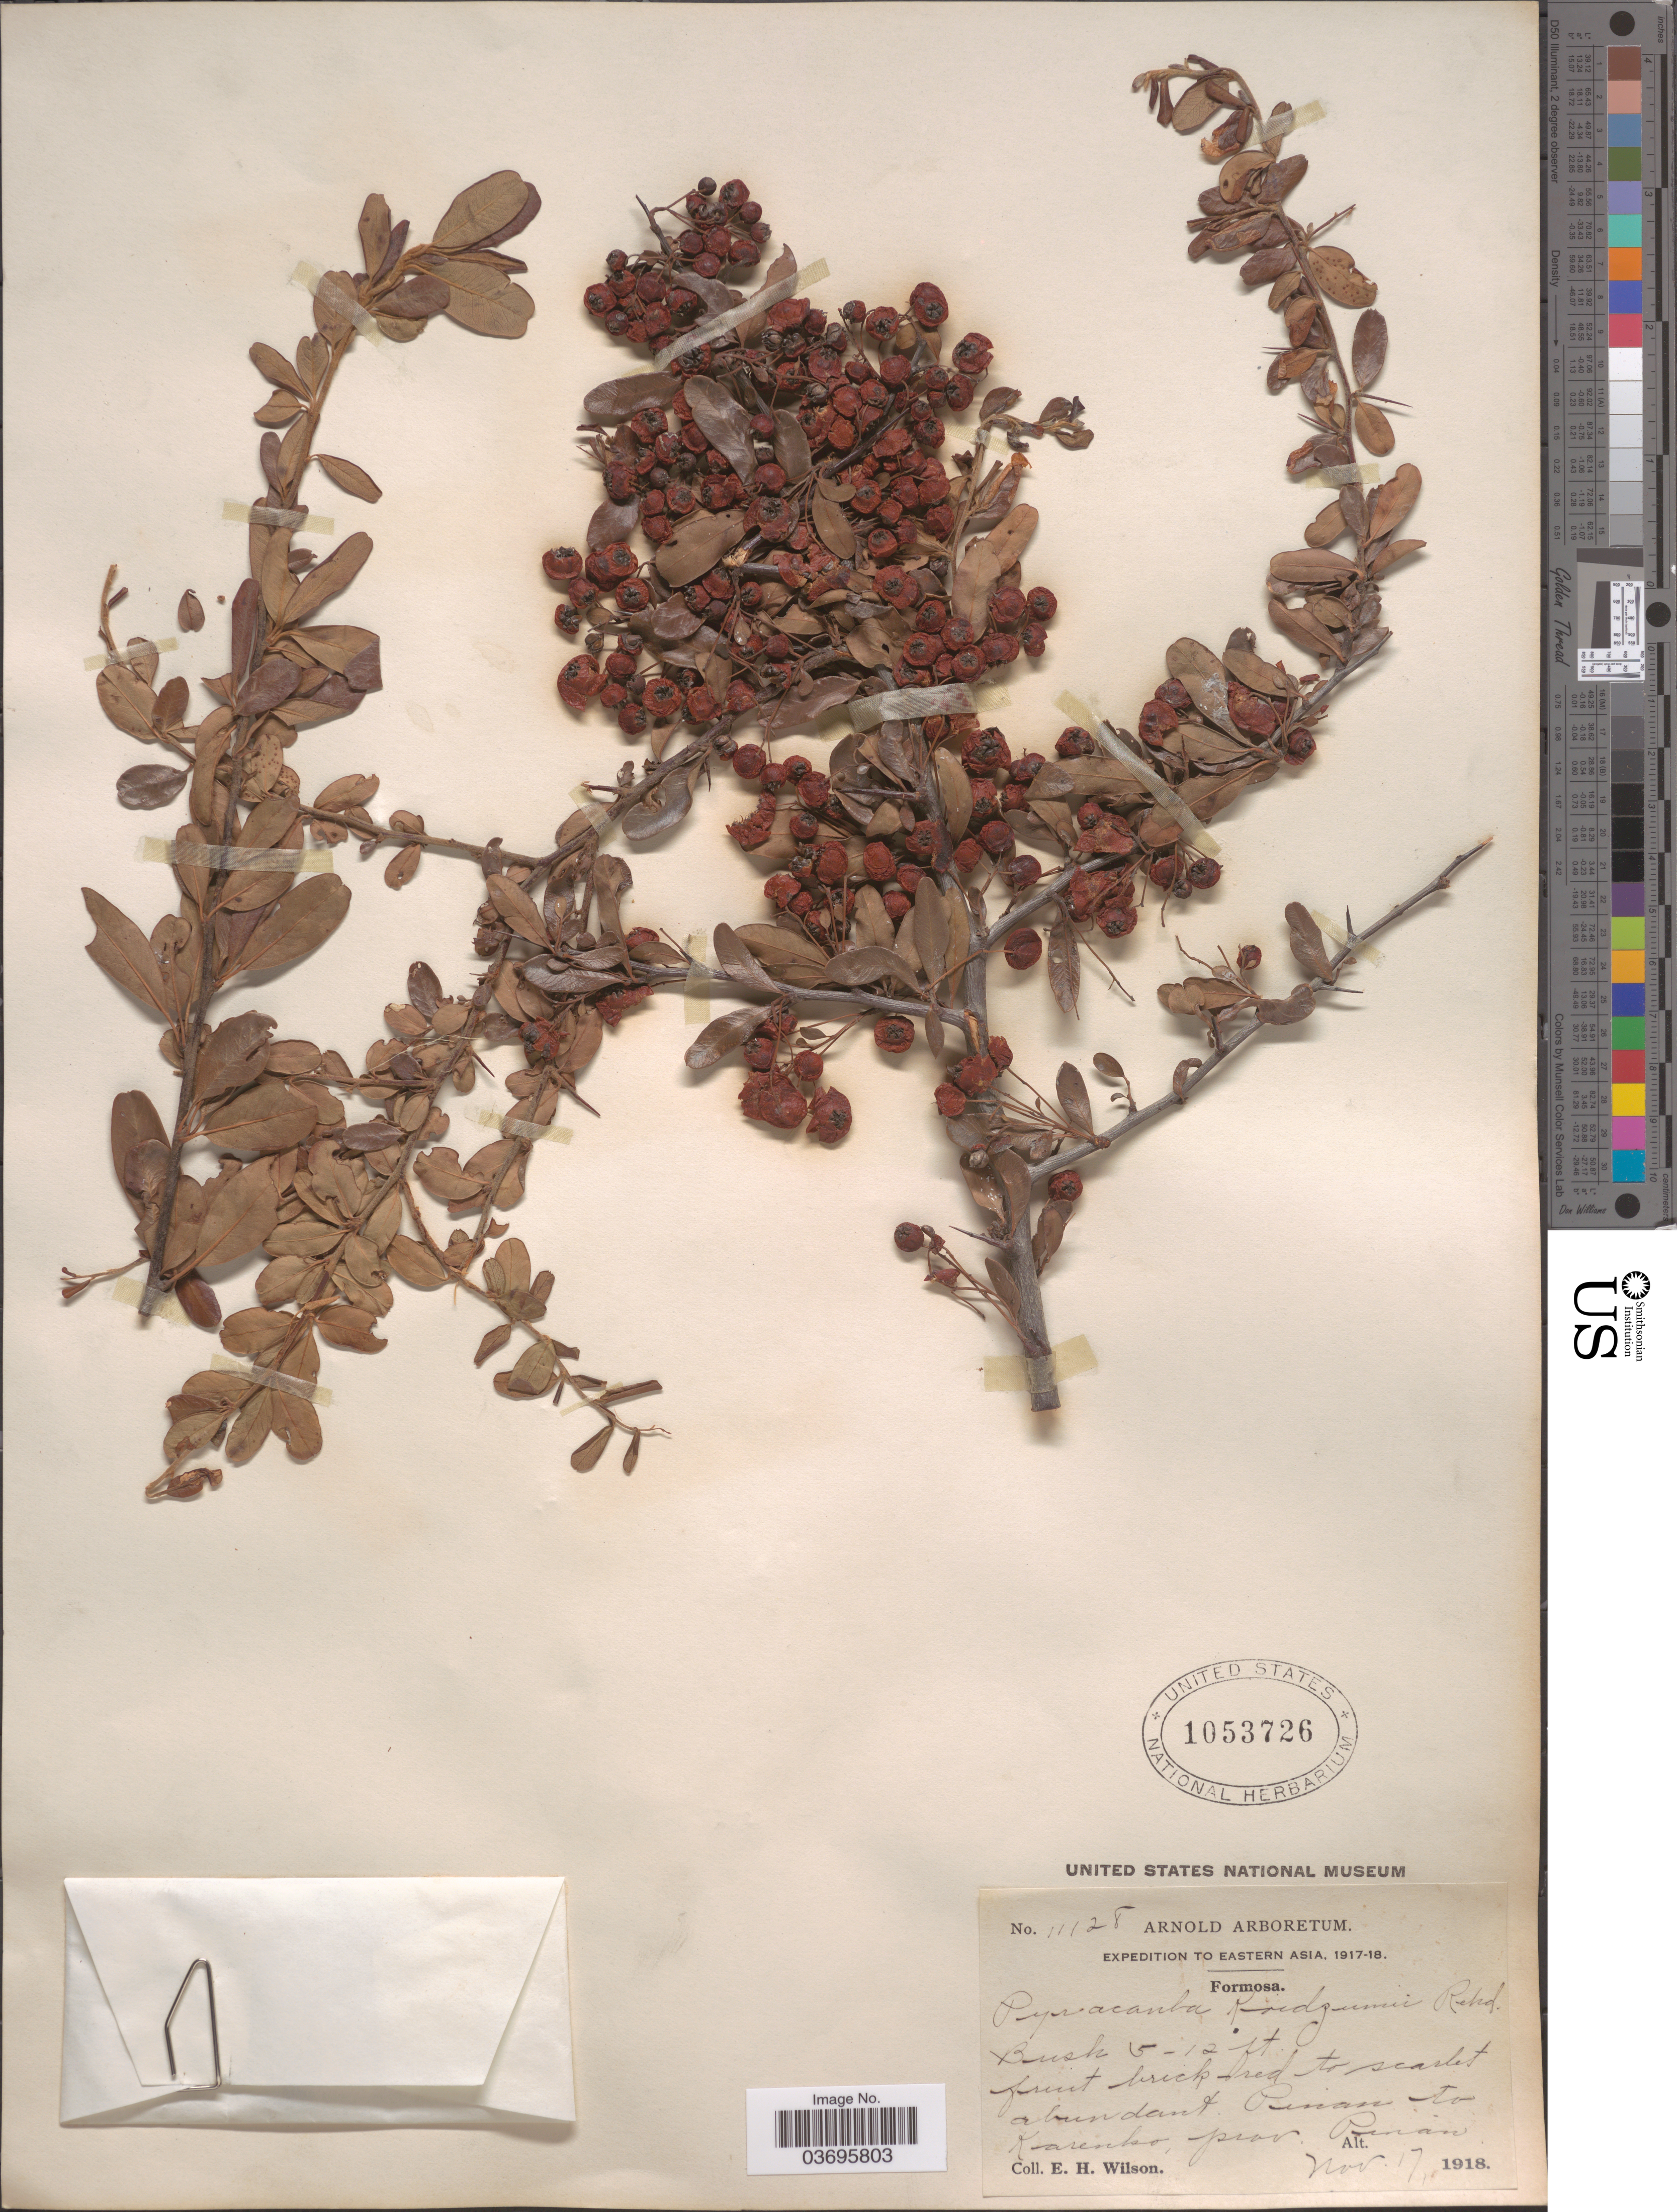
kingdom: Plantae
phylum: Tracheophyta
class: Magnoliopsida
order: Rosales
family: Rosaceae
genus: Pyracantha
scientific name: Pyracantha koidzumii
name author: (Hayata) Rehder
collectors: E. Wilson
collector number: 11128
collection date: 1918-11-17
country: Taiwan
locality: Formosa. Pinan to Karenko, prov. Pinan.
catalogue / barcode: US 1053726